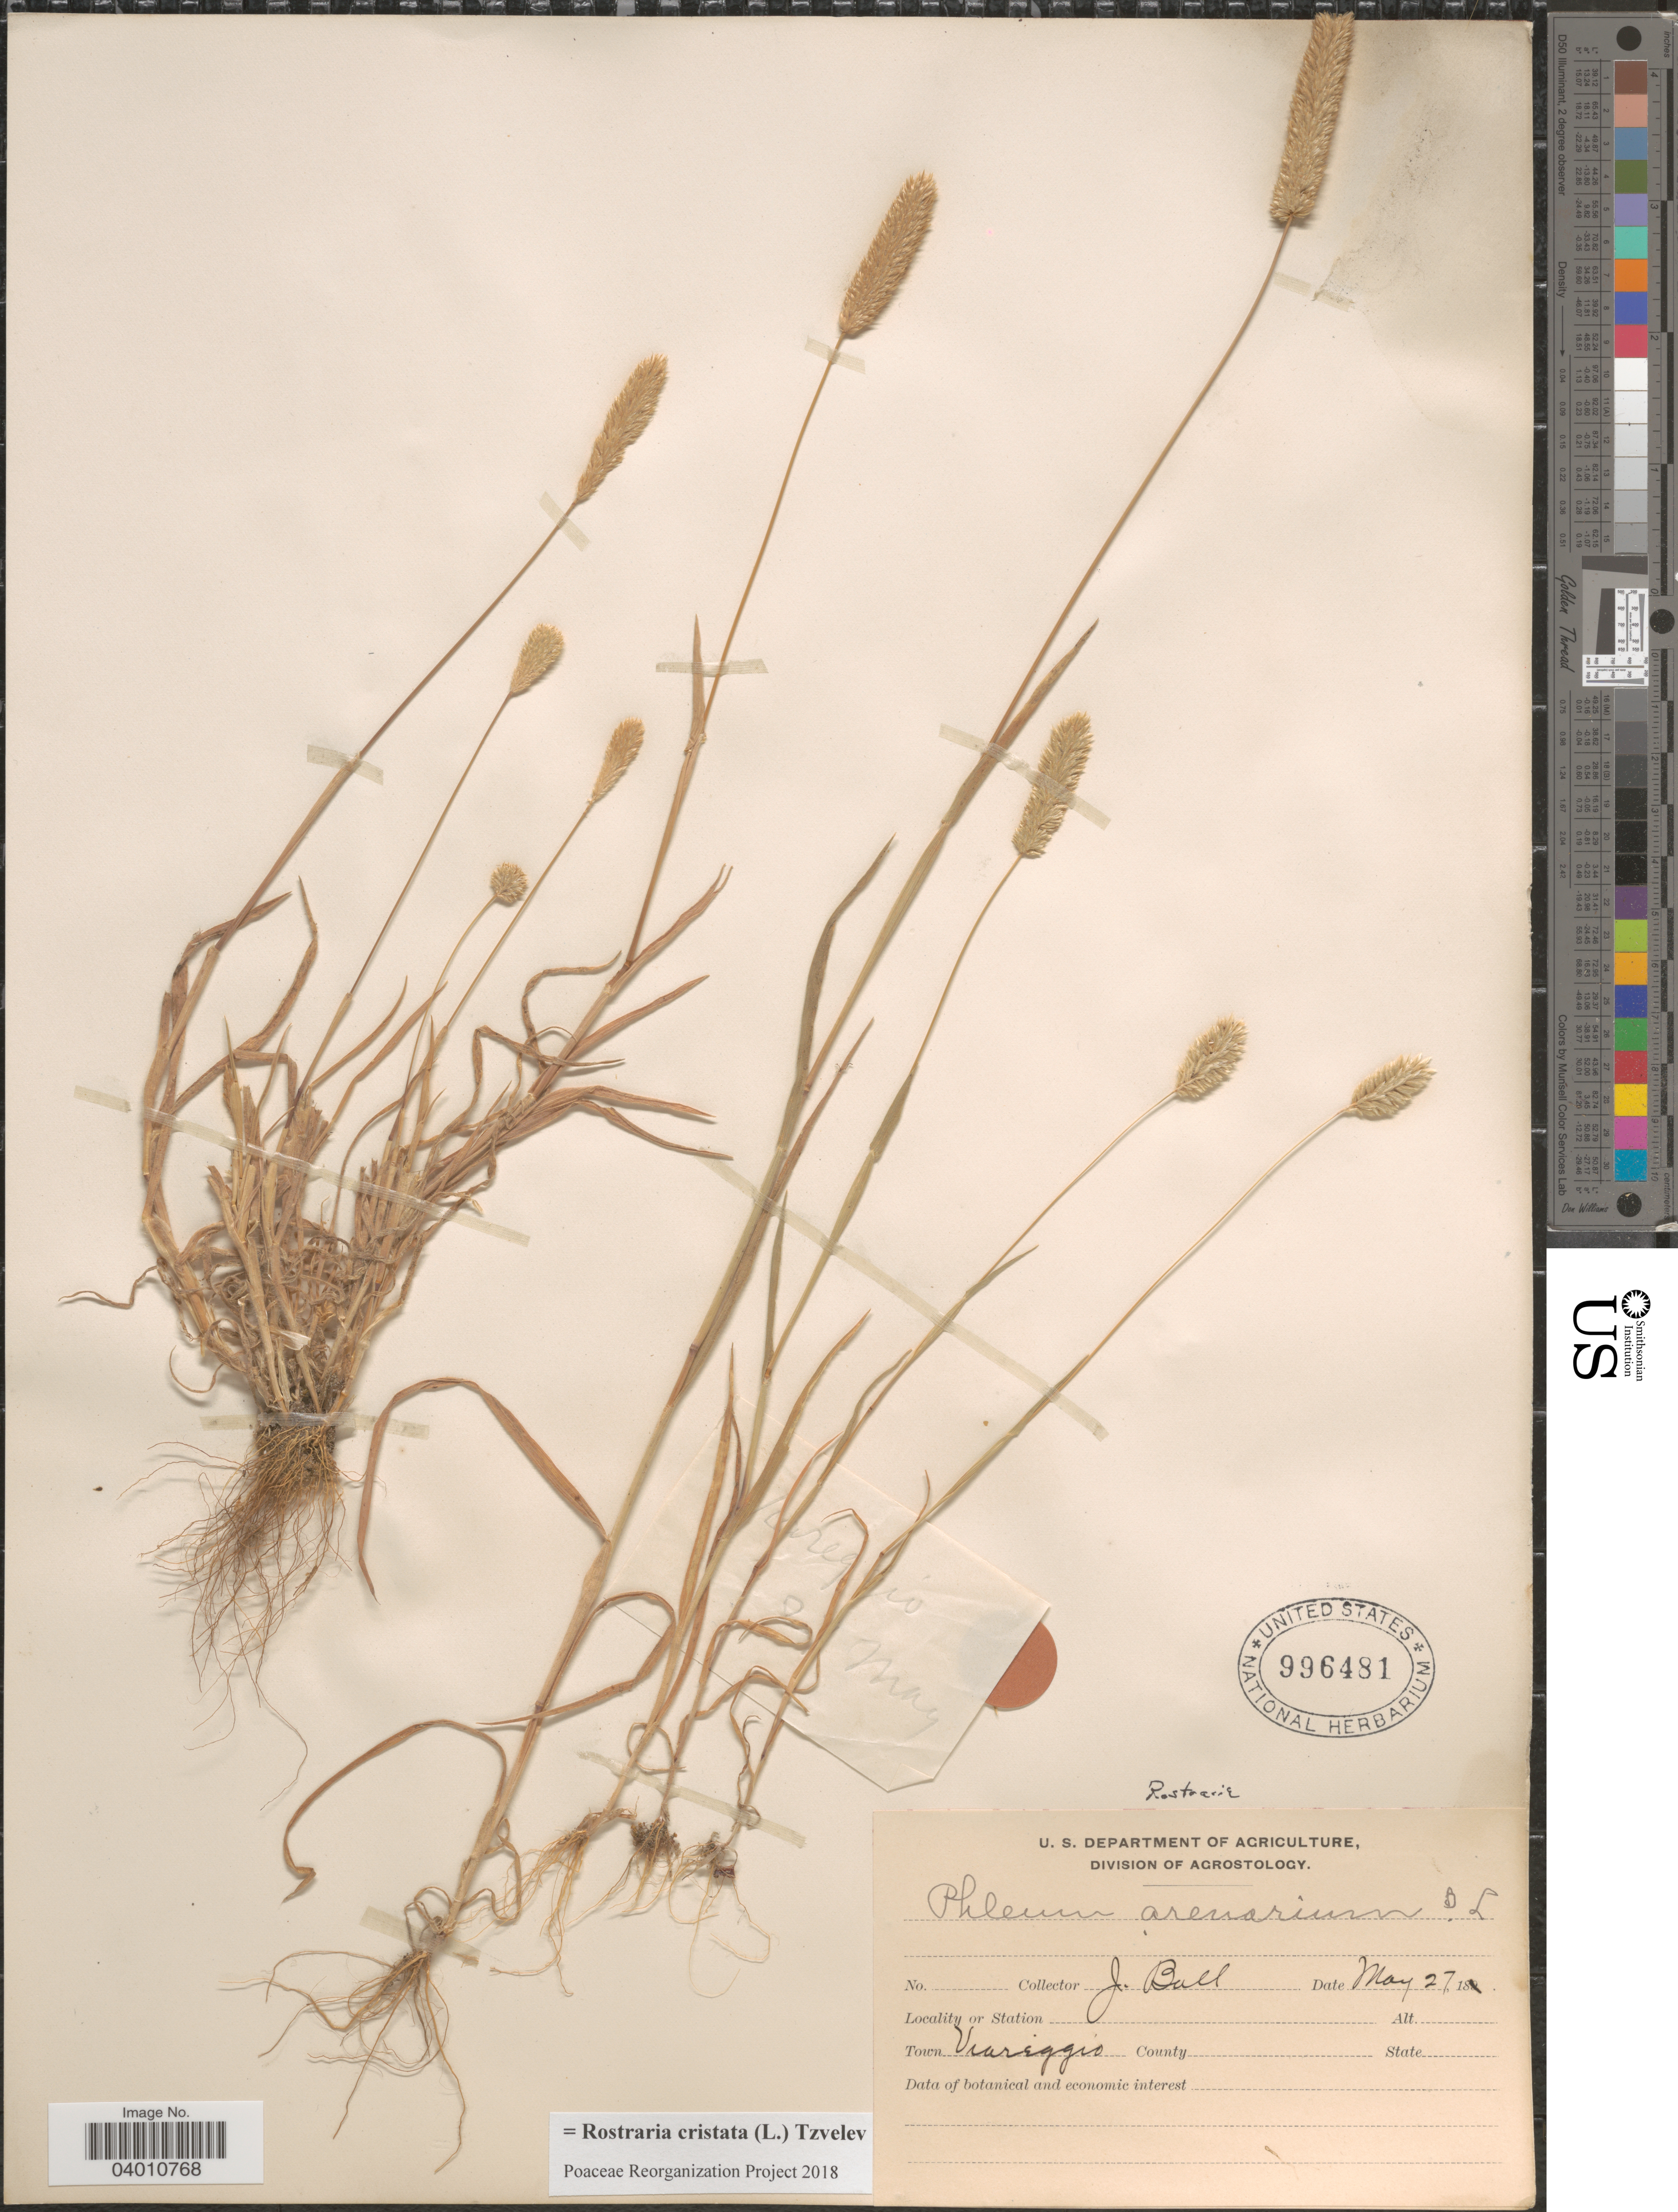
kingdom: Plantae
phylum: Tracheophyta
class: Liliopsida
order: Poales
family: Poaceae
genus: Rostraria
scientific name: Rostraria cristata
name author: (L.) Tzvelev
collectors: J. Ball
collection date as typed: May 27,18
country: Italy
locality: Town Viareggio.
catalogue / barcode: US 996481